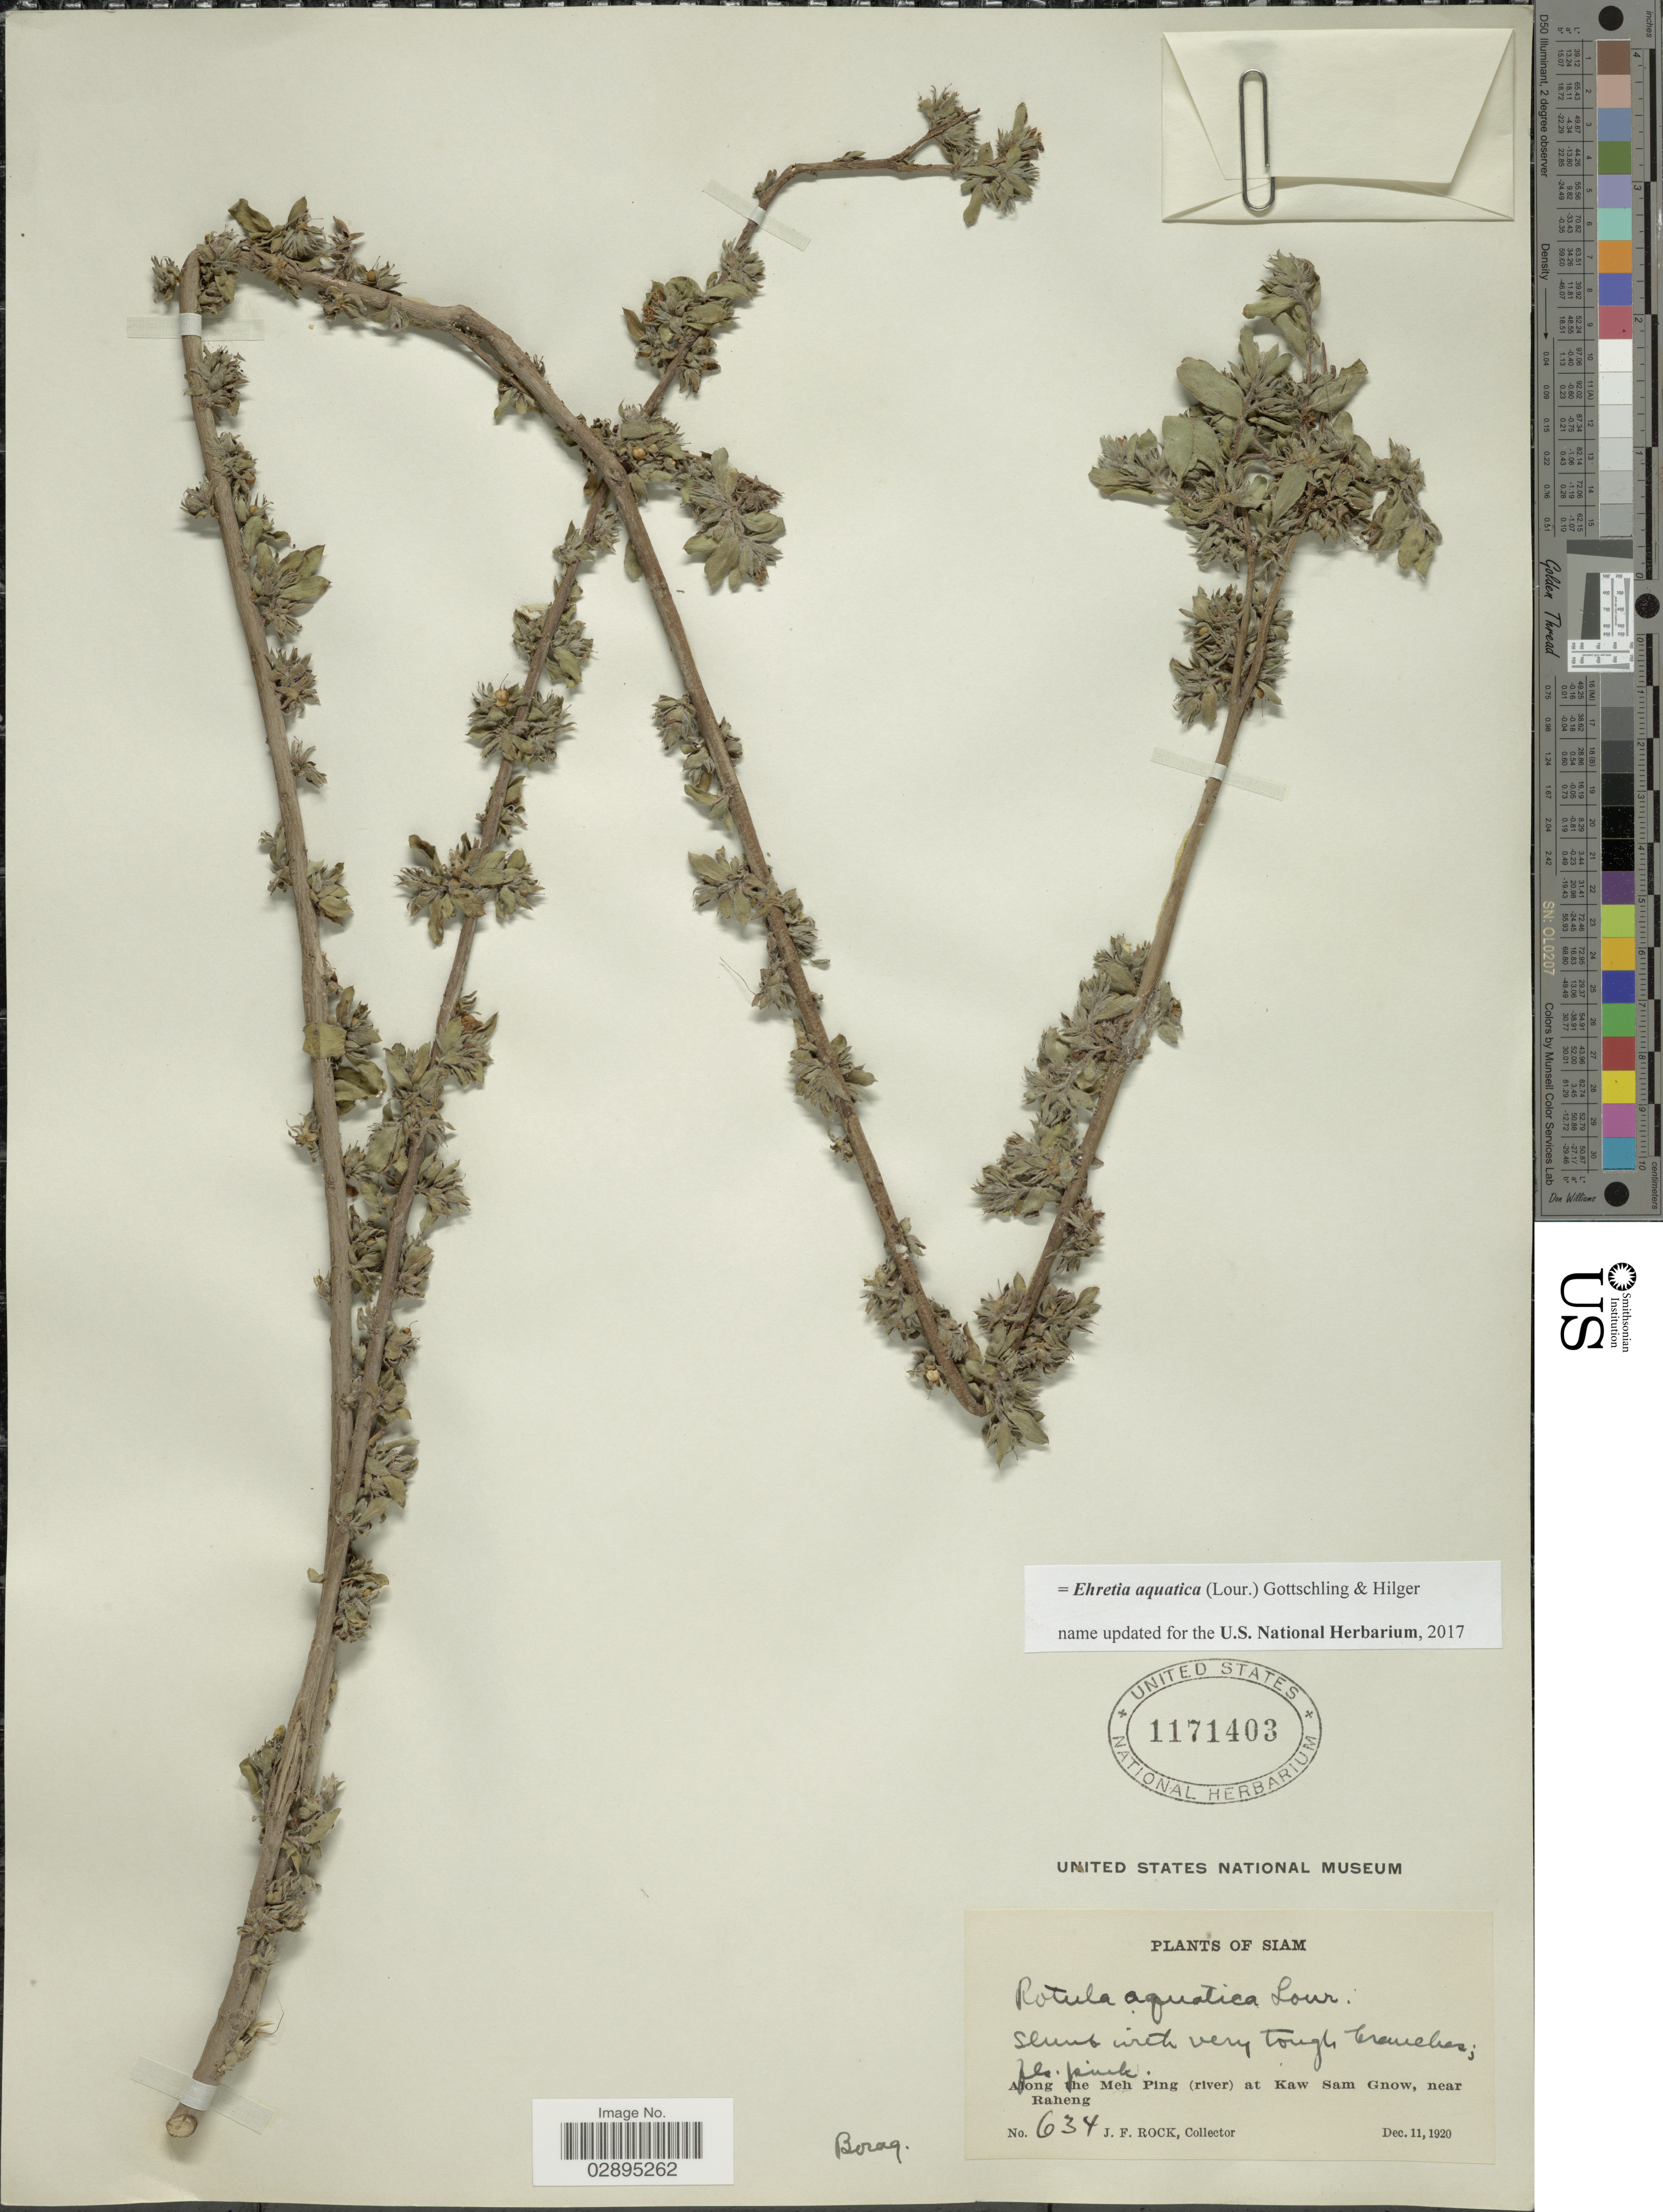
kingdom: Plantae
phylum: Tracheophyta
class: Magnoliopsida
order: Boraginales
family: Ehretiaceae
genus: Ehretia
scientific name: Ehretia aquatica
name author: (Lour.) Gottschling & Hilger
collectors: J. Rock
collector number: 634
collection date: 1920-12-11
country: Thailand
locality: Siam. Along the Meh Ping (river) at Kaw Sam Gnow, near Raheng.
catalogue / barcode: US 1171403